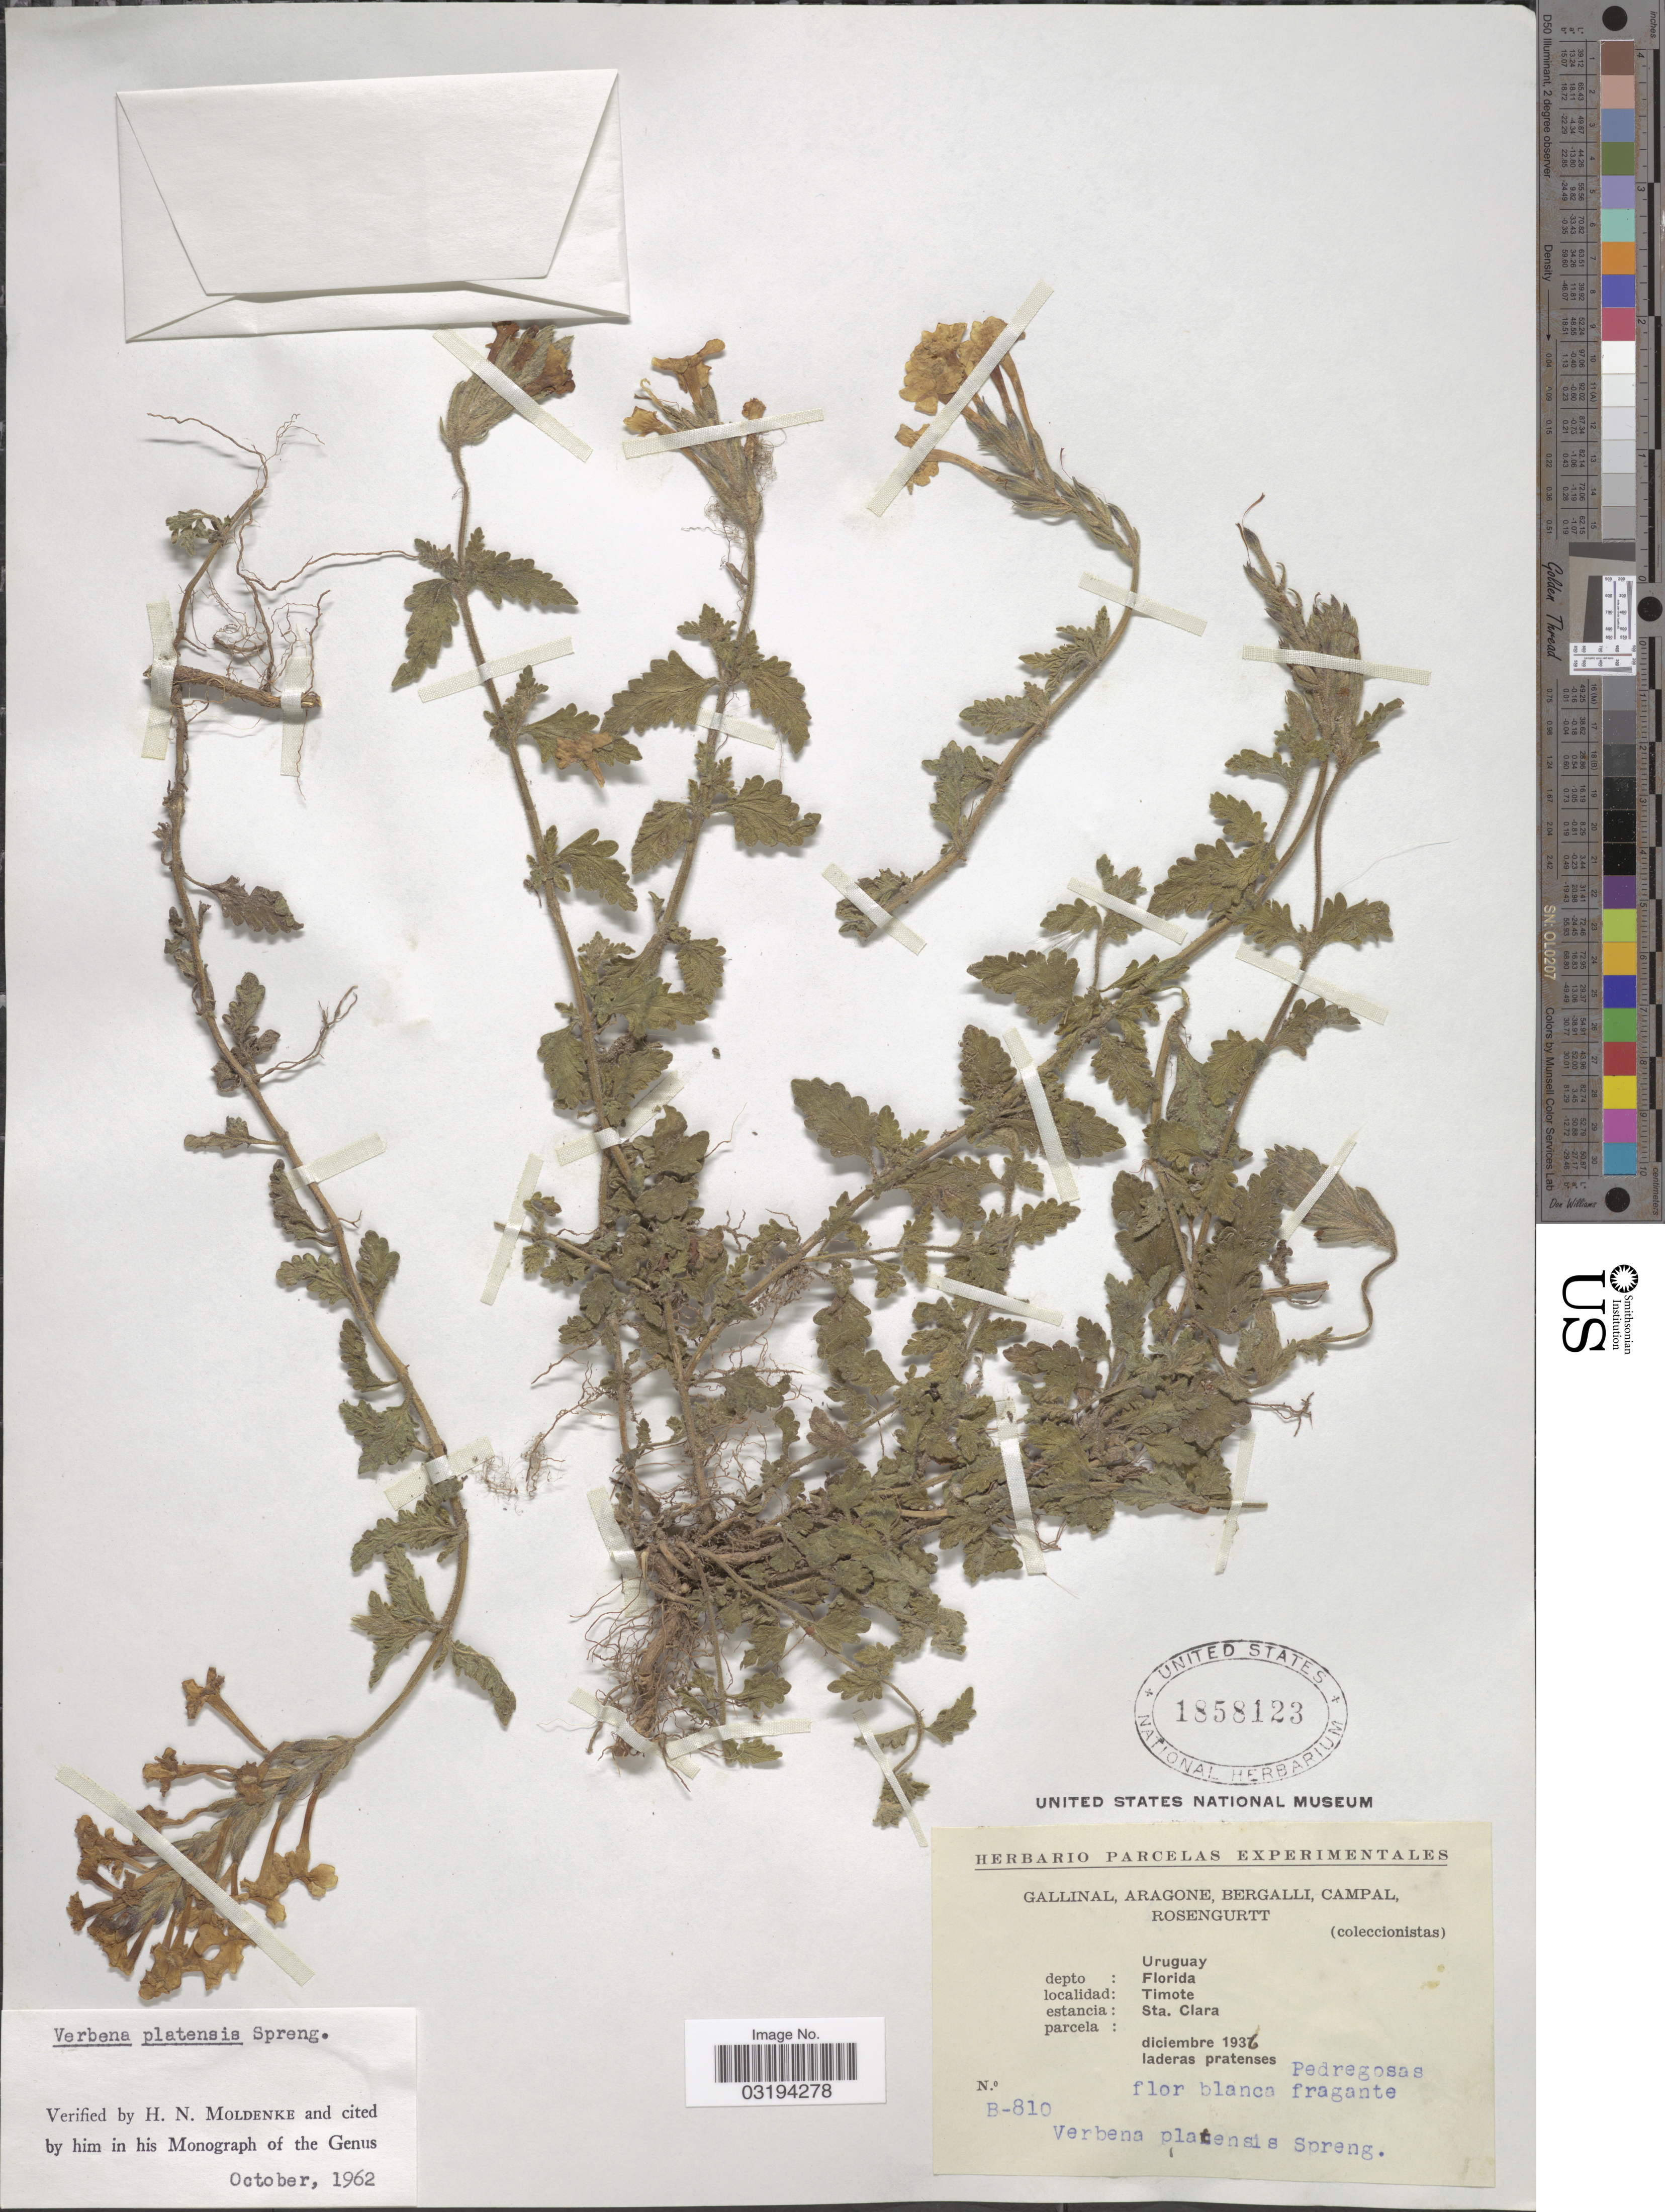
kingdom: Plantae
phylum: Tracheophyta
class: Magnoliopsida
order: Lamiales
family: Verbenaceae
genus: Verbena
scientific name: Verbena platensis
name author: Spreng.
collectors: -. Gallinal, -- Aragone, -- Bergalli, -- Campal & Rosengurtt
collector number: B-810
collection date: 1936-12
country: Uruguay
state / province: Florida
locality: Depto: Florida. Timote. Estancia: Sta. Clara.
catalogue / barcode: US 1858123